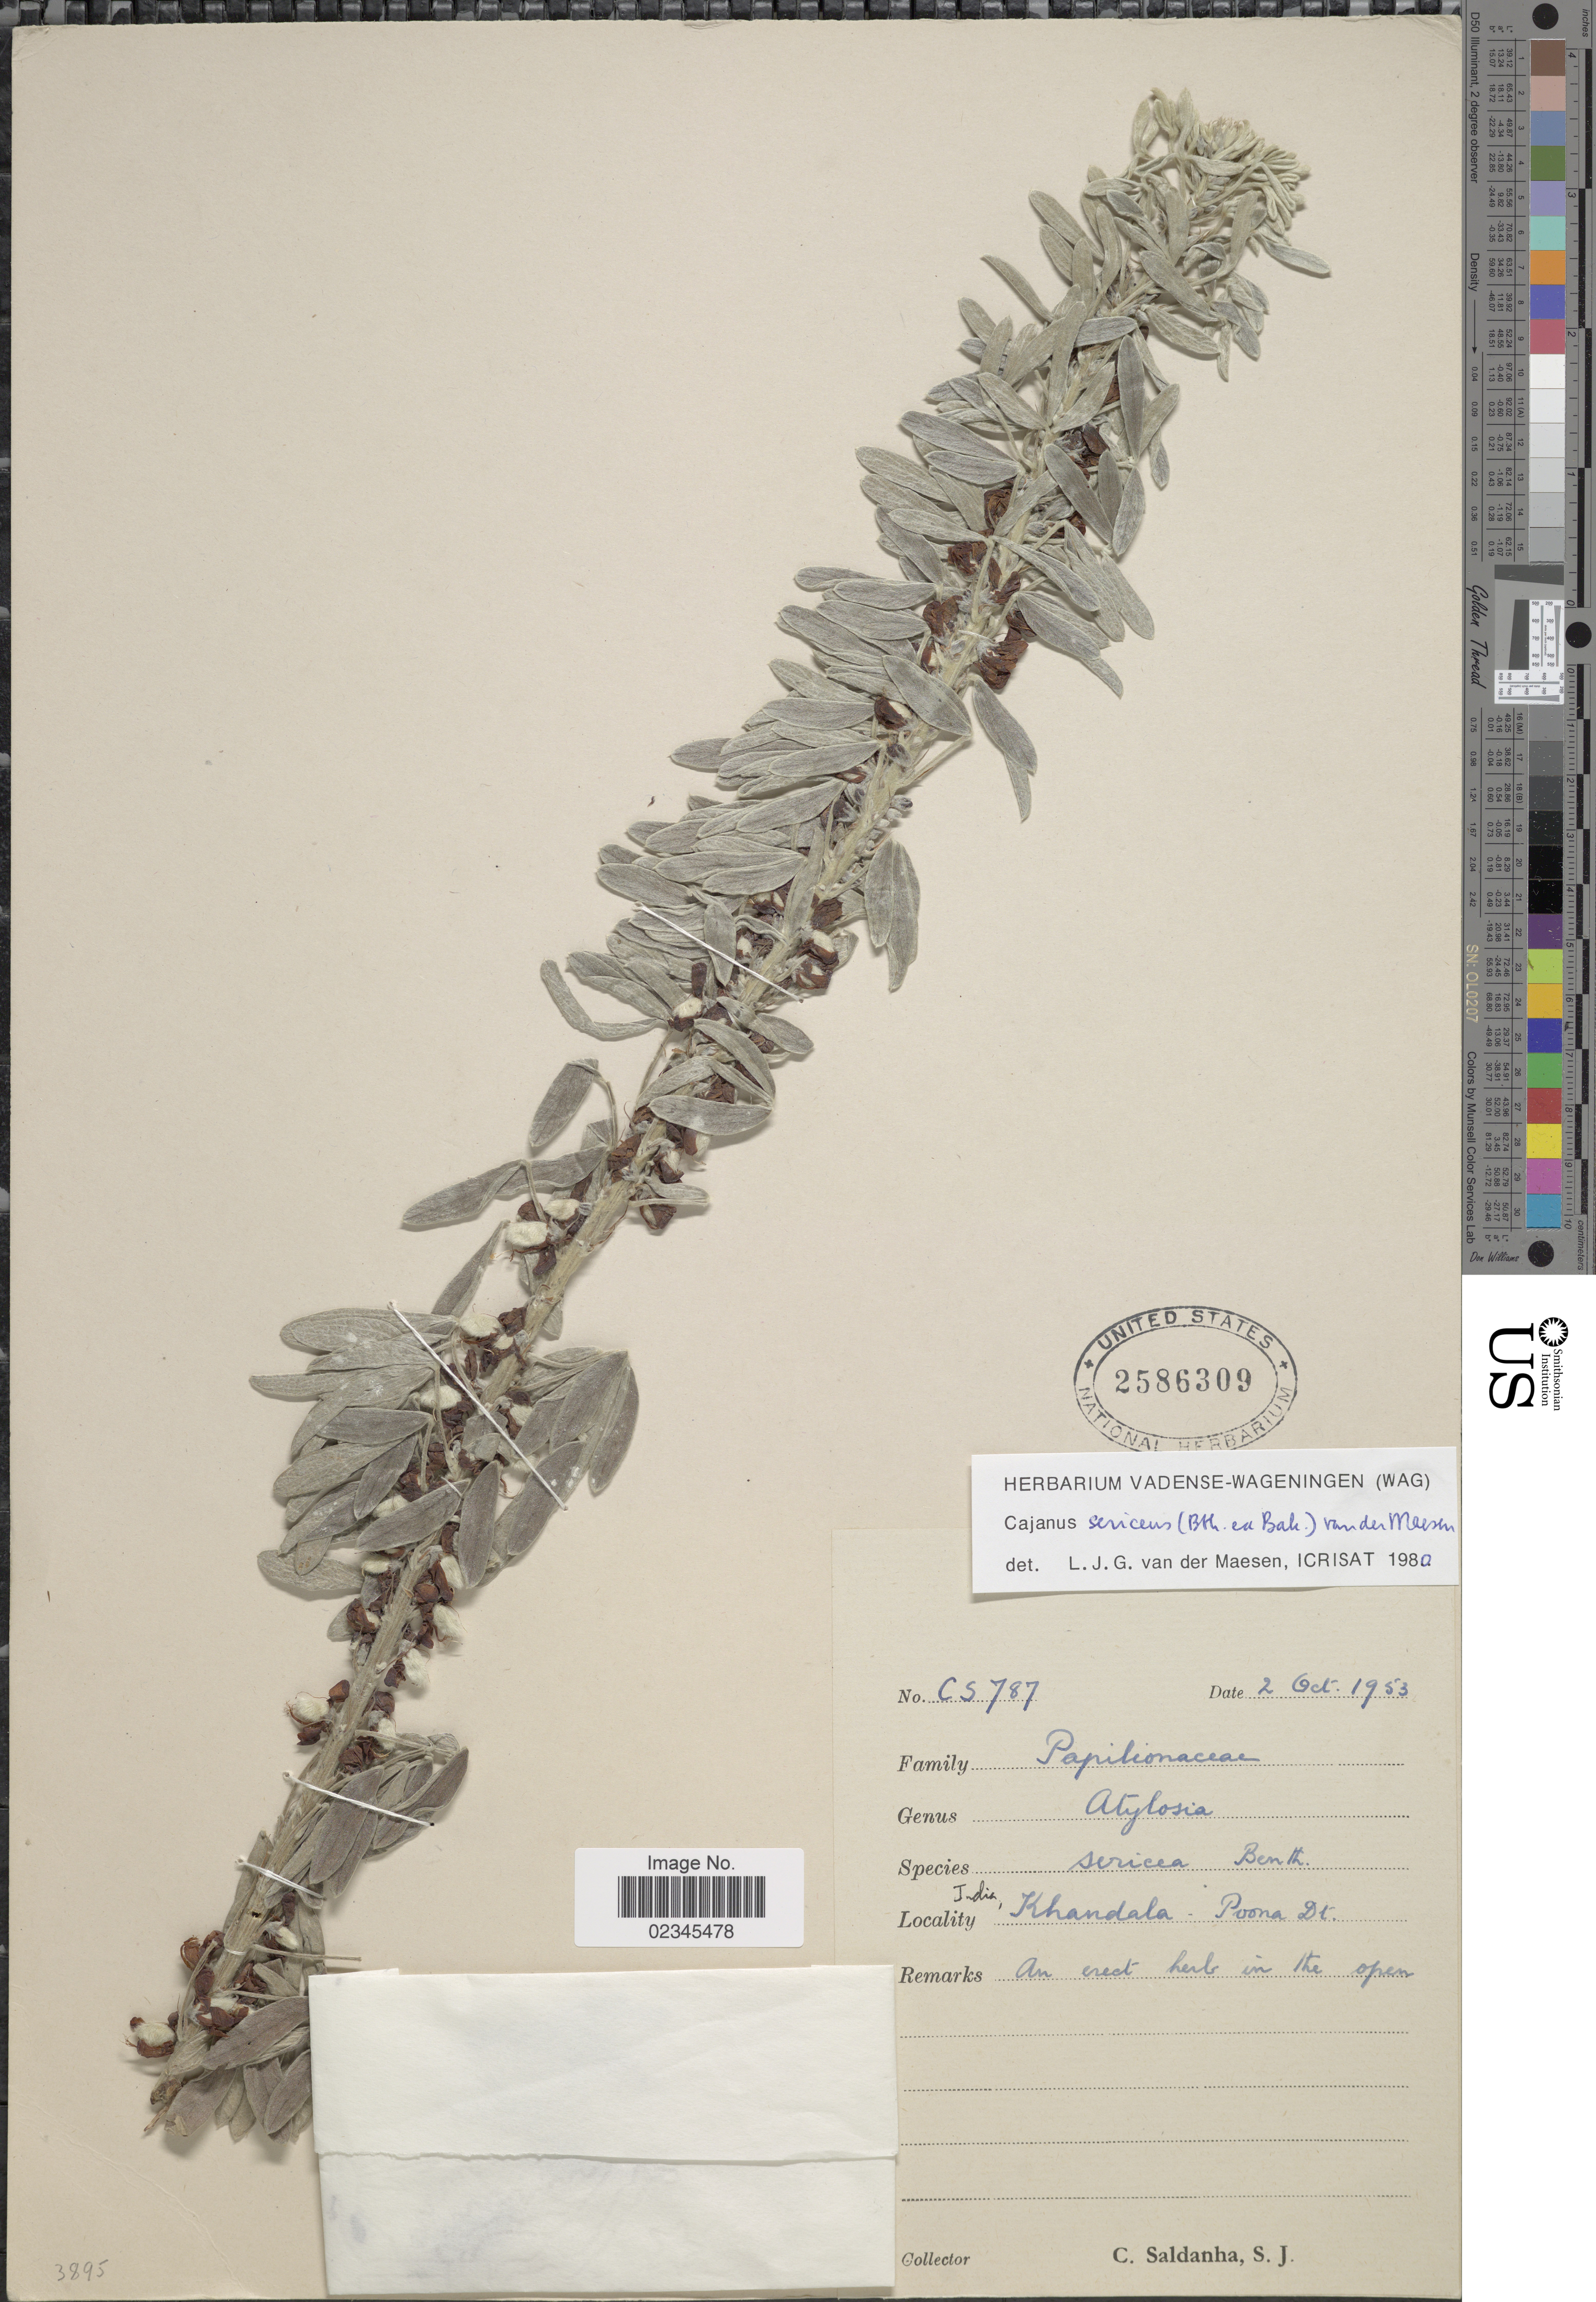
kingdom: Plantae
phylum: Tracheophyta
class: Magnoliopsida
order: Fabales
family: Fabaceae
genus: Cajanus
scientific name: Cajanus sericeus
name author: (Benth. ex Baker f.) Maesen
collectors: C. Saldanha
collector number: CS787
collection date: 1953-10-02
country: India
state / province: Maharashtra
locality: Khandala, Poona St.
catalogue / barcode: US 2586309